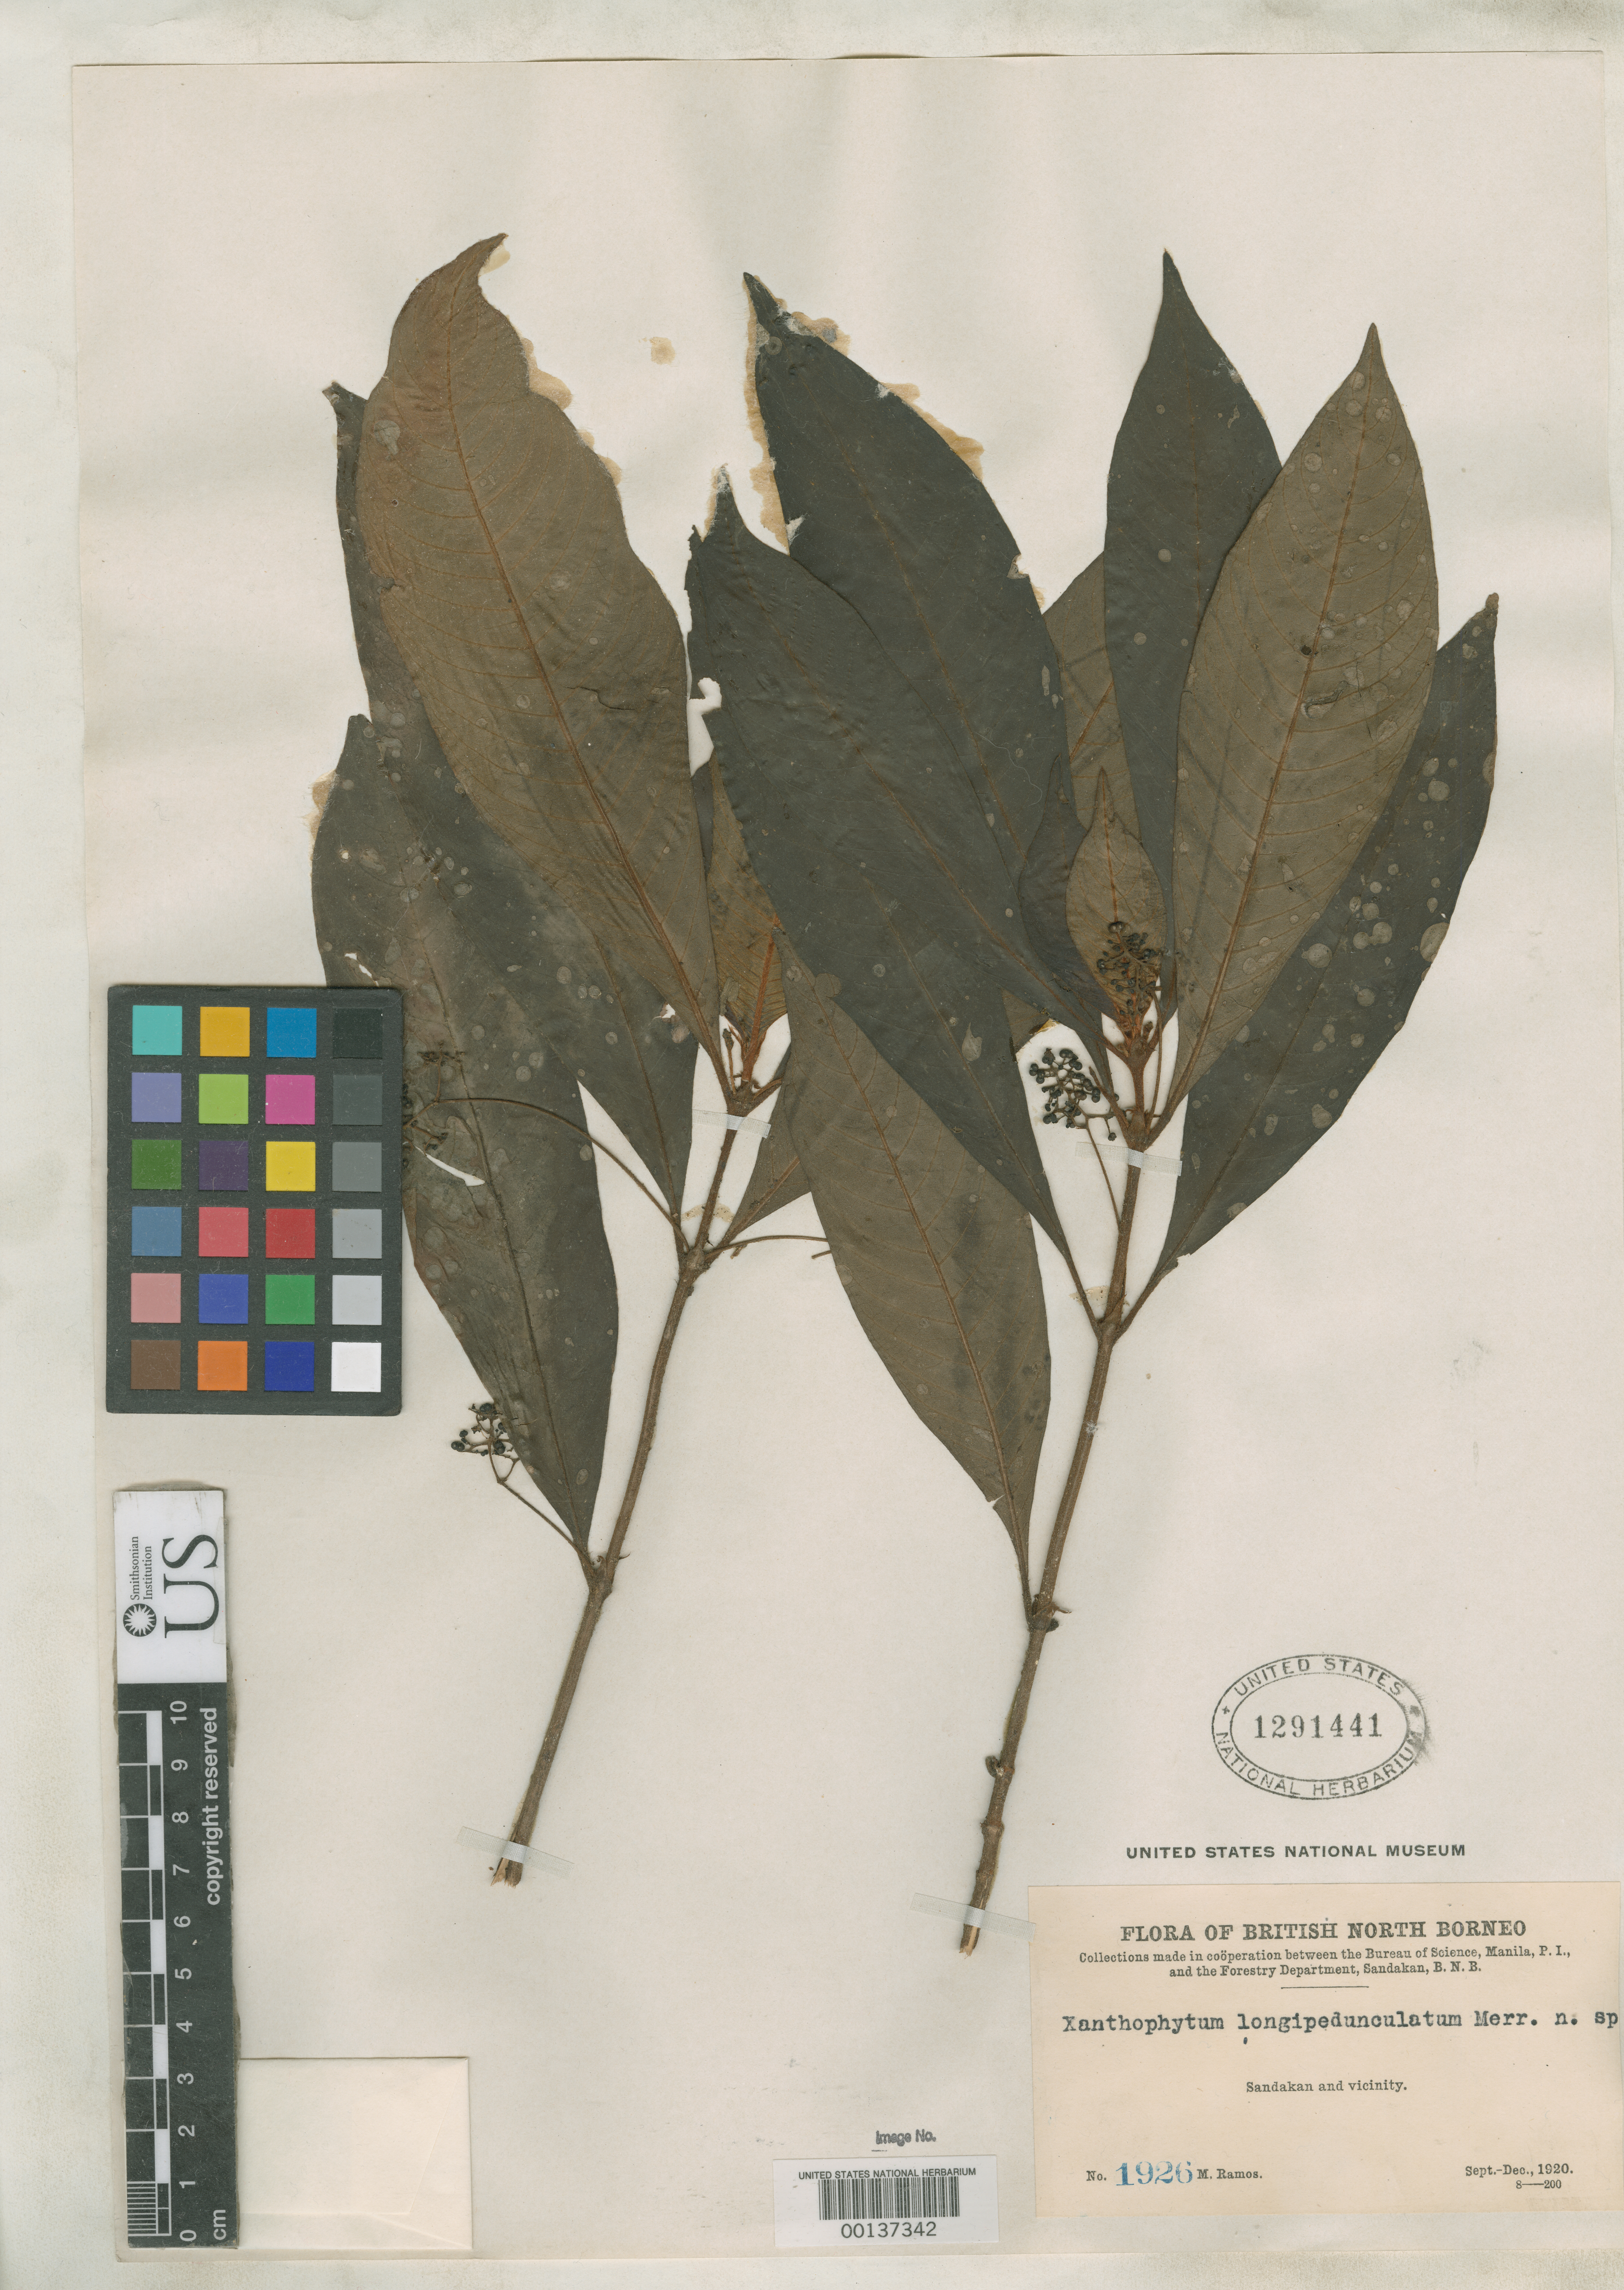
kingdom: Plantae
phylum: Tracheophyta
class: Magnoliopsida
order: Gentianales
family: Rubiaceae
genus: Xanthophytum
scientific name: Xanthophytum longipedunculatum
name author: Merr.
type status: Isotype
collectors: M. Ramos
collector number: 1926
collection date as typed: Sep 1920 to -- Dec 1920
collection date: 1920-09/1920-12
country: Malaysia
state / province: Sabah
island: Borneo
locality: Sandakan & vicinity.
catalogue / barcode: US 1291441